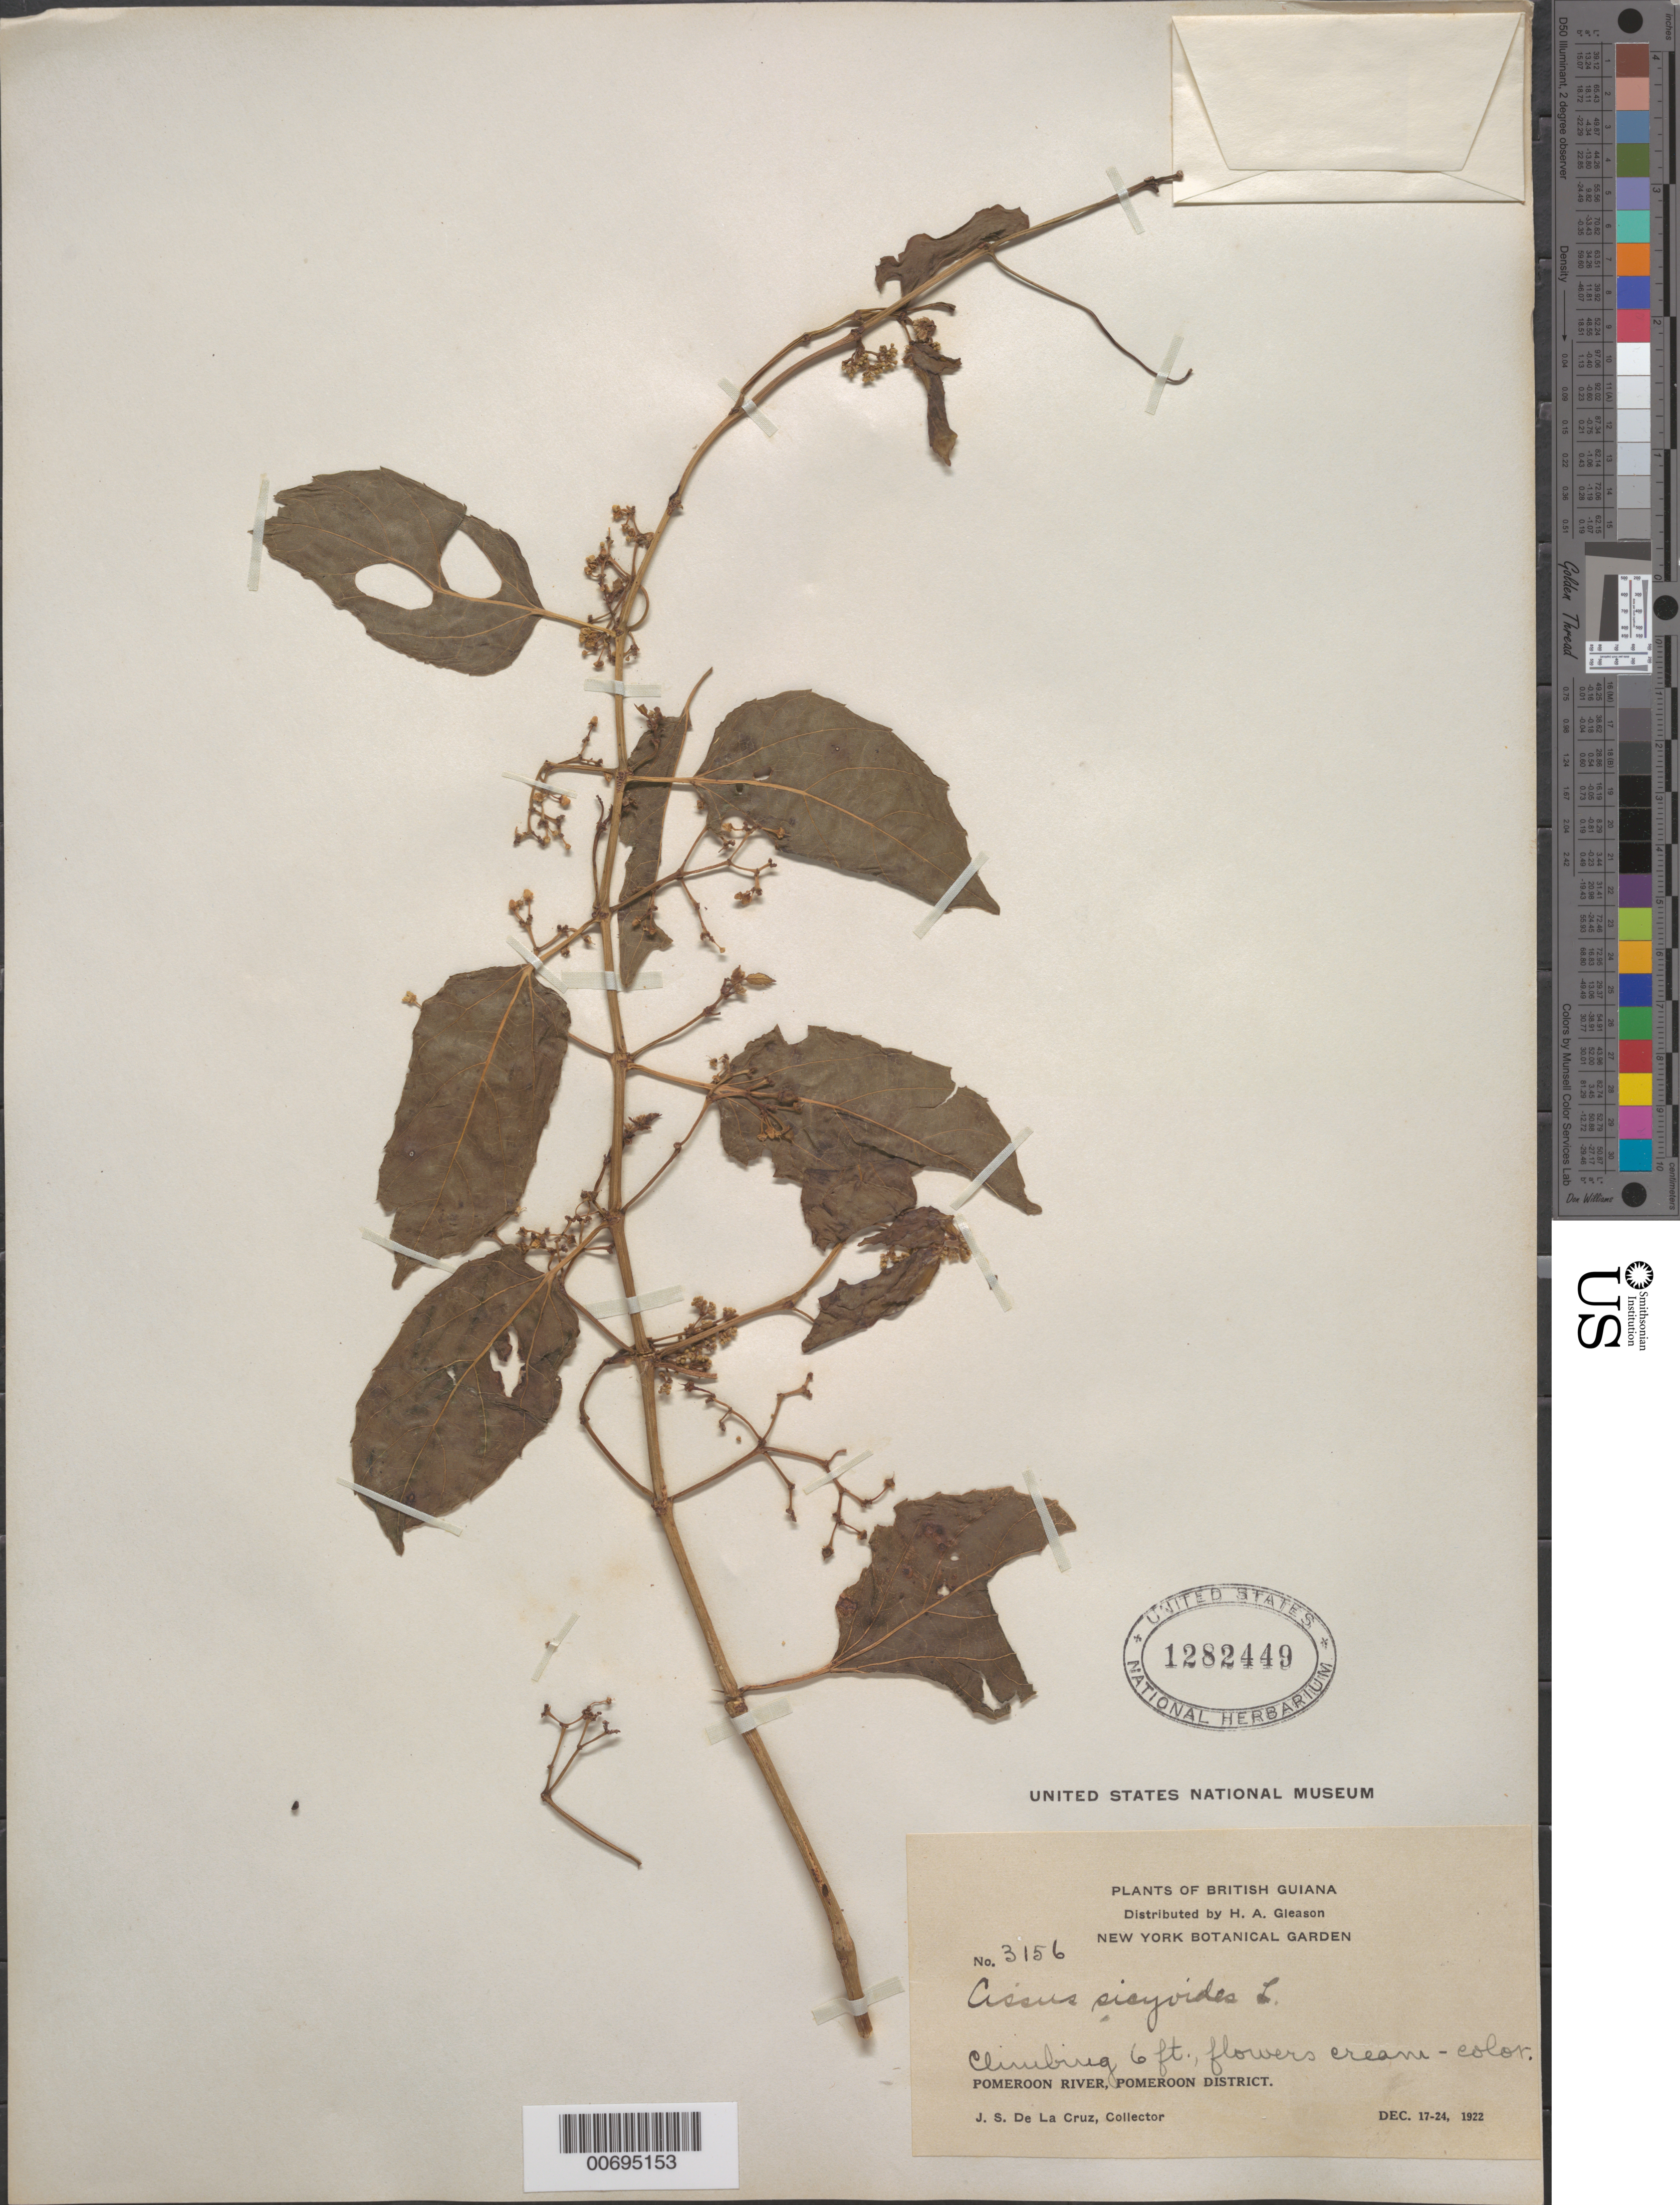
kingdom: Plantae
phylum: Tracheophyta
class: Magnoliopsida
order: Vitales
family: Vitaceae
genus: Cissus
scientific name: Cissus verticillata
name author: (L.) Nicolson & C.E. Jarvis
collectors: J. S. de la Cruz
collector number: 3156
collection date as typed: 17-Dec-22 to 24-Dec-22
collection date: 1922-12-17/1922-12-24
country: Guyana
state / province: Pomeroon-Supenaam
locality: Pomeroon R.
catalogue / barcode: US 1282449